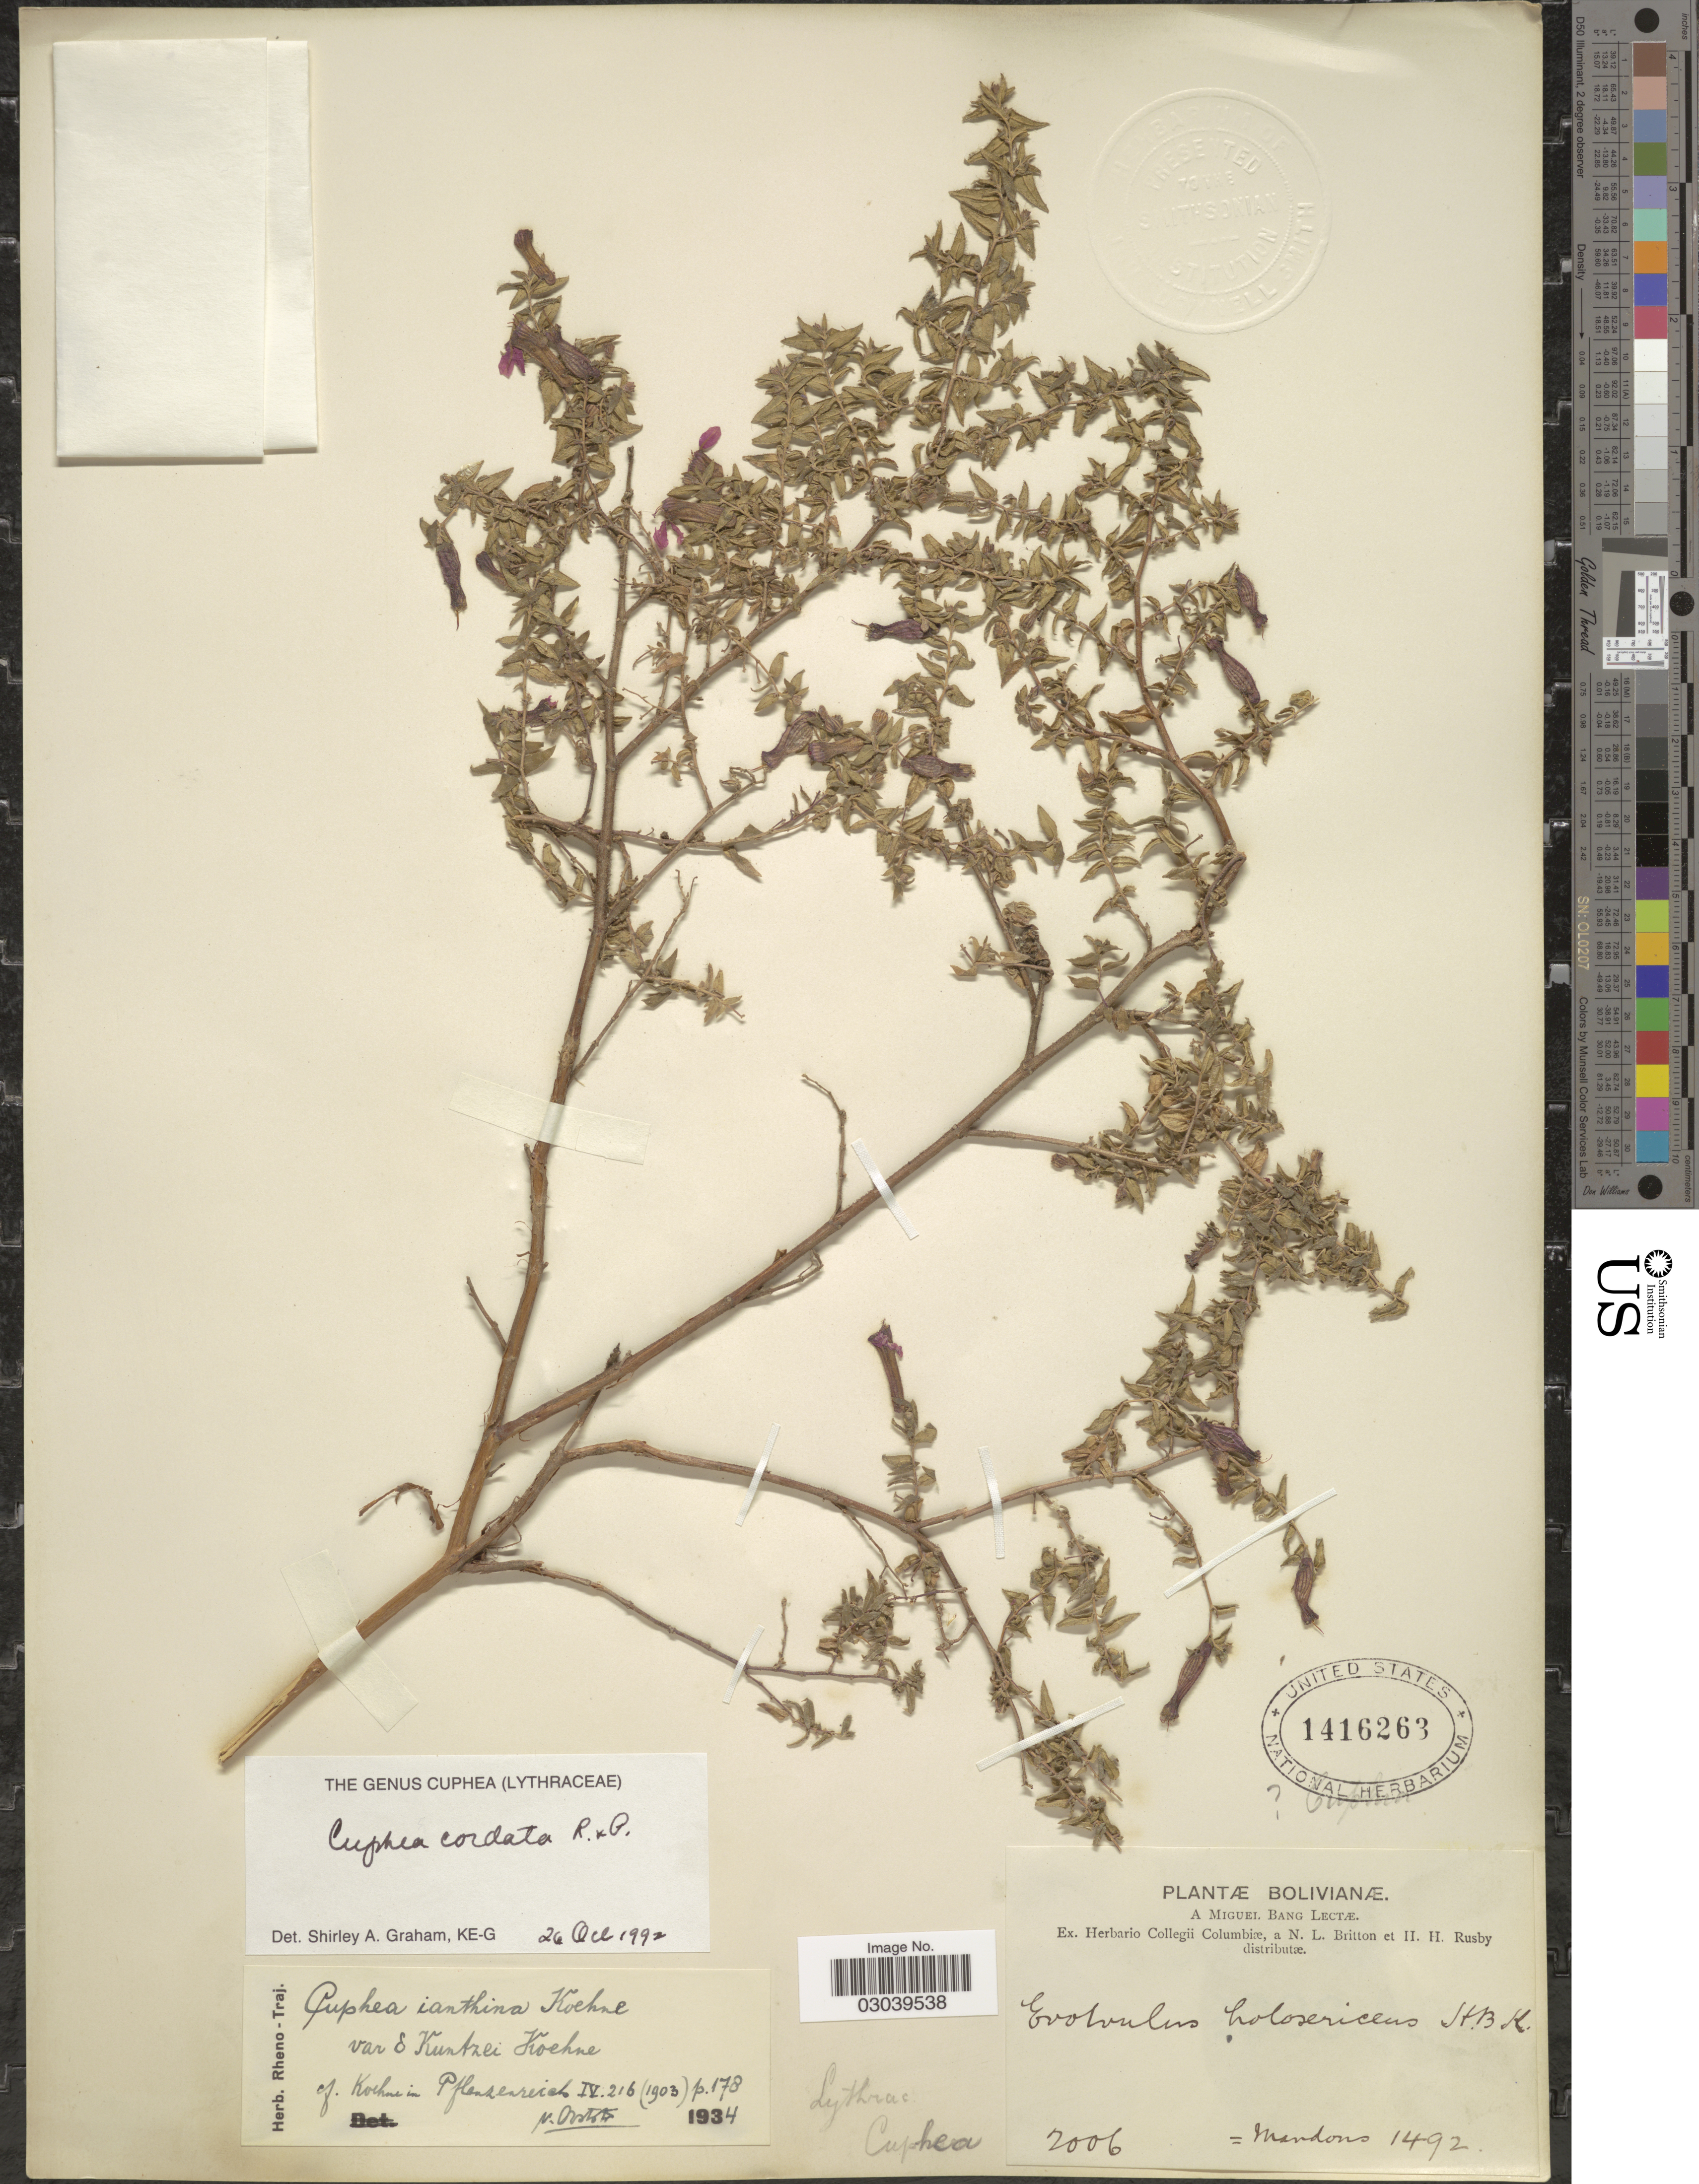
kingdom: Plantae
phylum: Tracheophyta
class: Magnoliopsida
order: Myrtales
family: Lythraceae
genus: Cuphea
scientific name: Cuphea cordata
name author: Ruiz & Pav.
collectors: M. Bang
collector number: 2006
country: Bolivia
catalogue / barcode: US 1416263